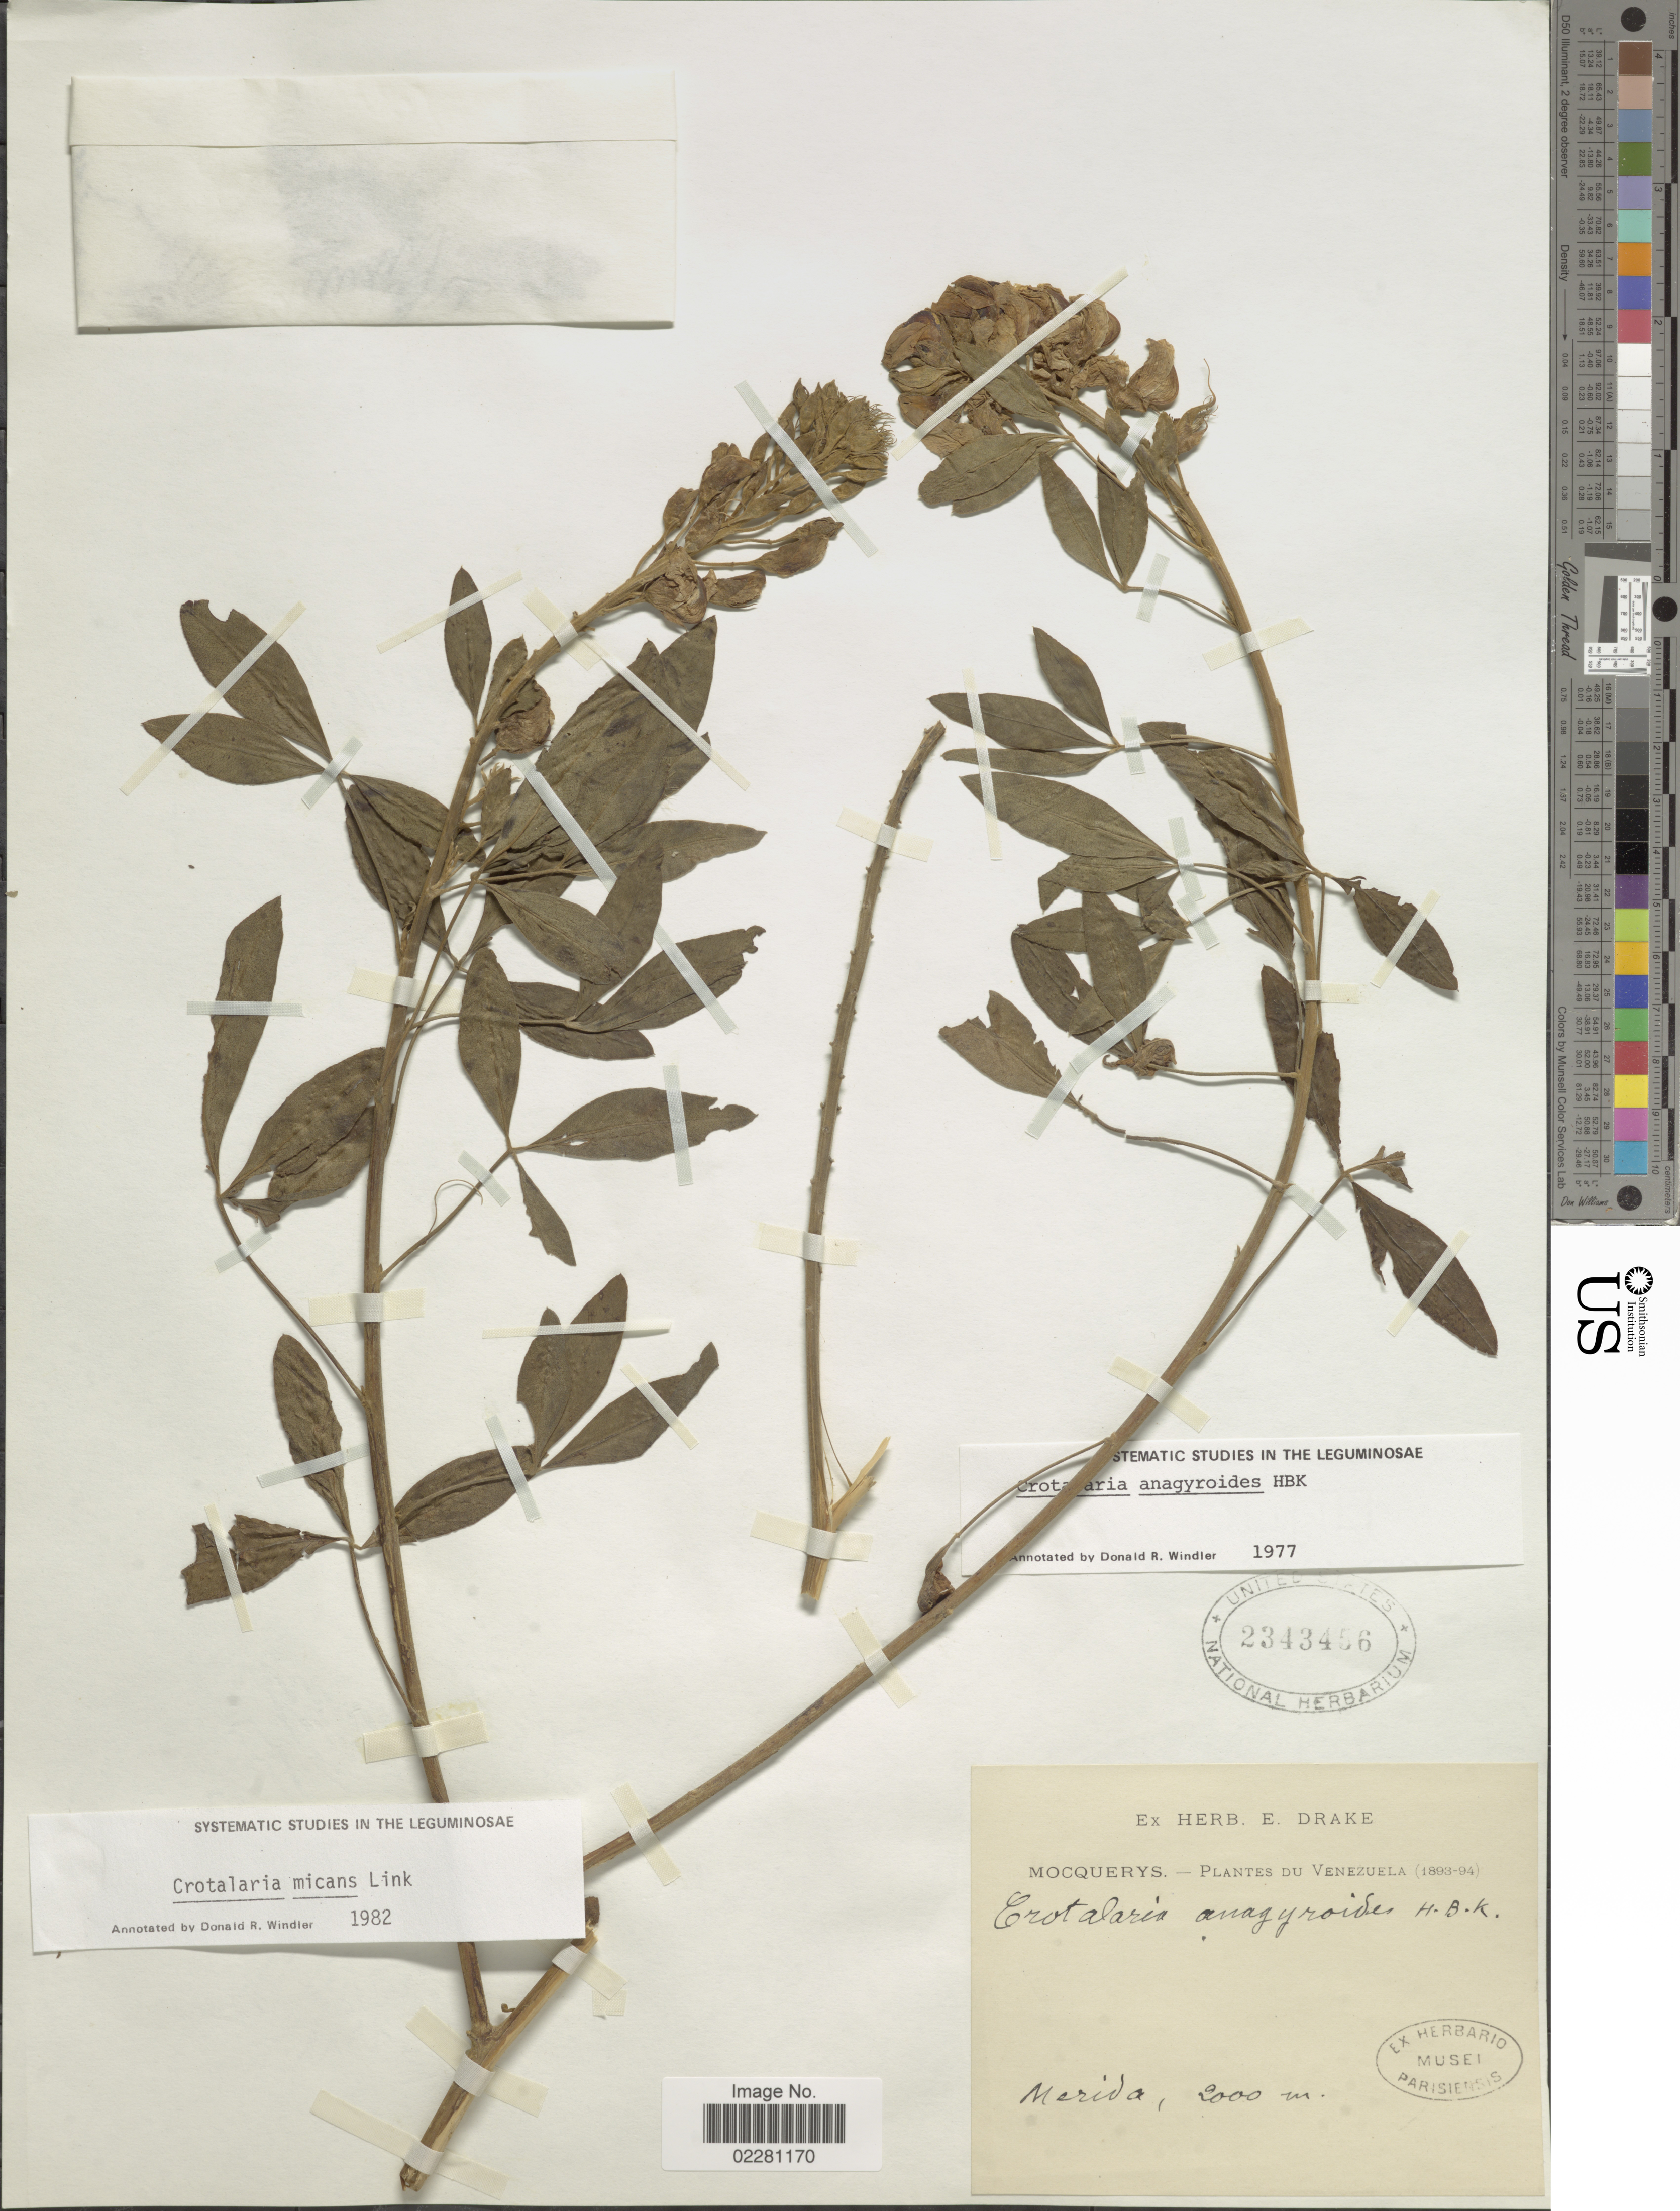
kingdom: Plantae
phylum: Tracheophyta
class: Magnoliopsida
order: Fabales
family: Fabaceae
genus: Crotalaria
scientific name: Crotalaria micans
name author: Link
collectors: A. Mocquerys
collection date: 1893/1894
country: Venezuela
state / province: Mérida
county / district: Libertador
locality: Mérida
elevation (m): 2000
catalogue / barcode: US 2343456